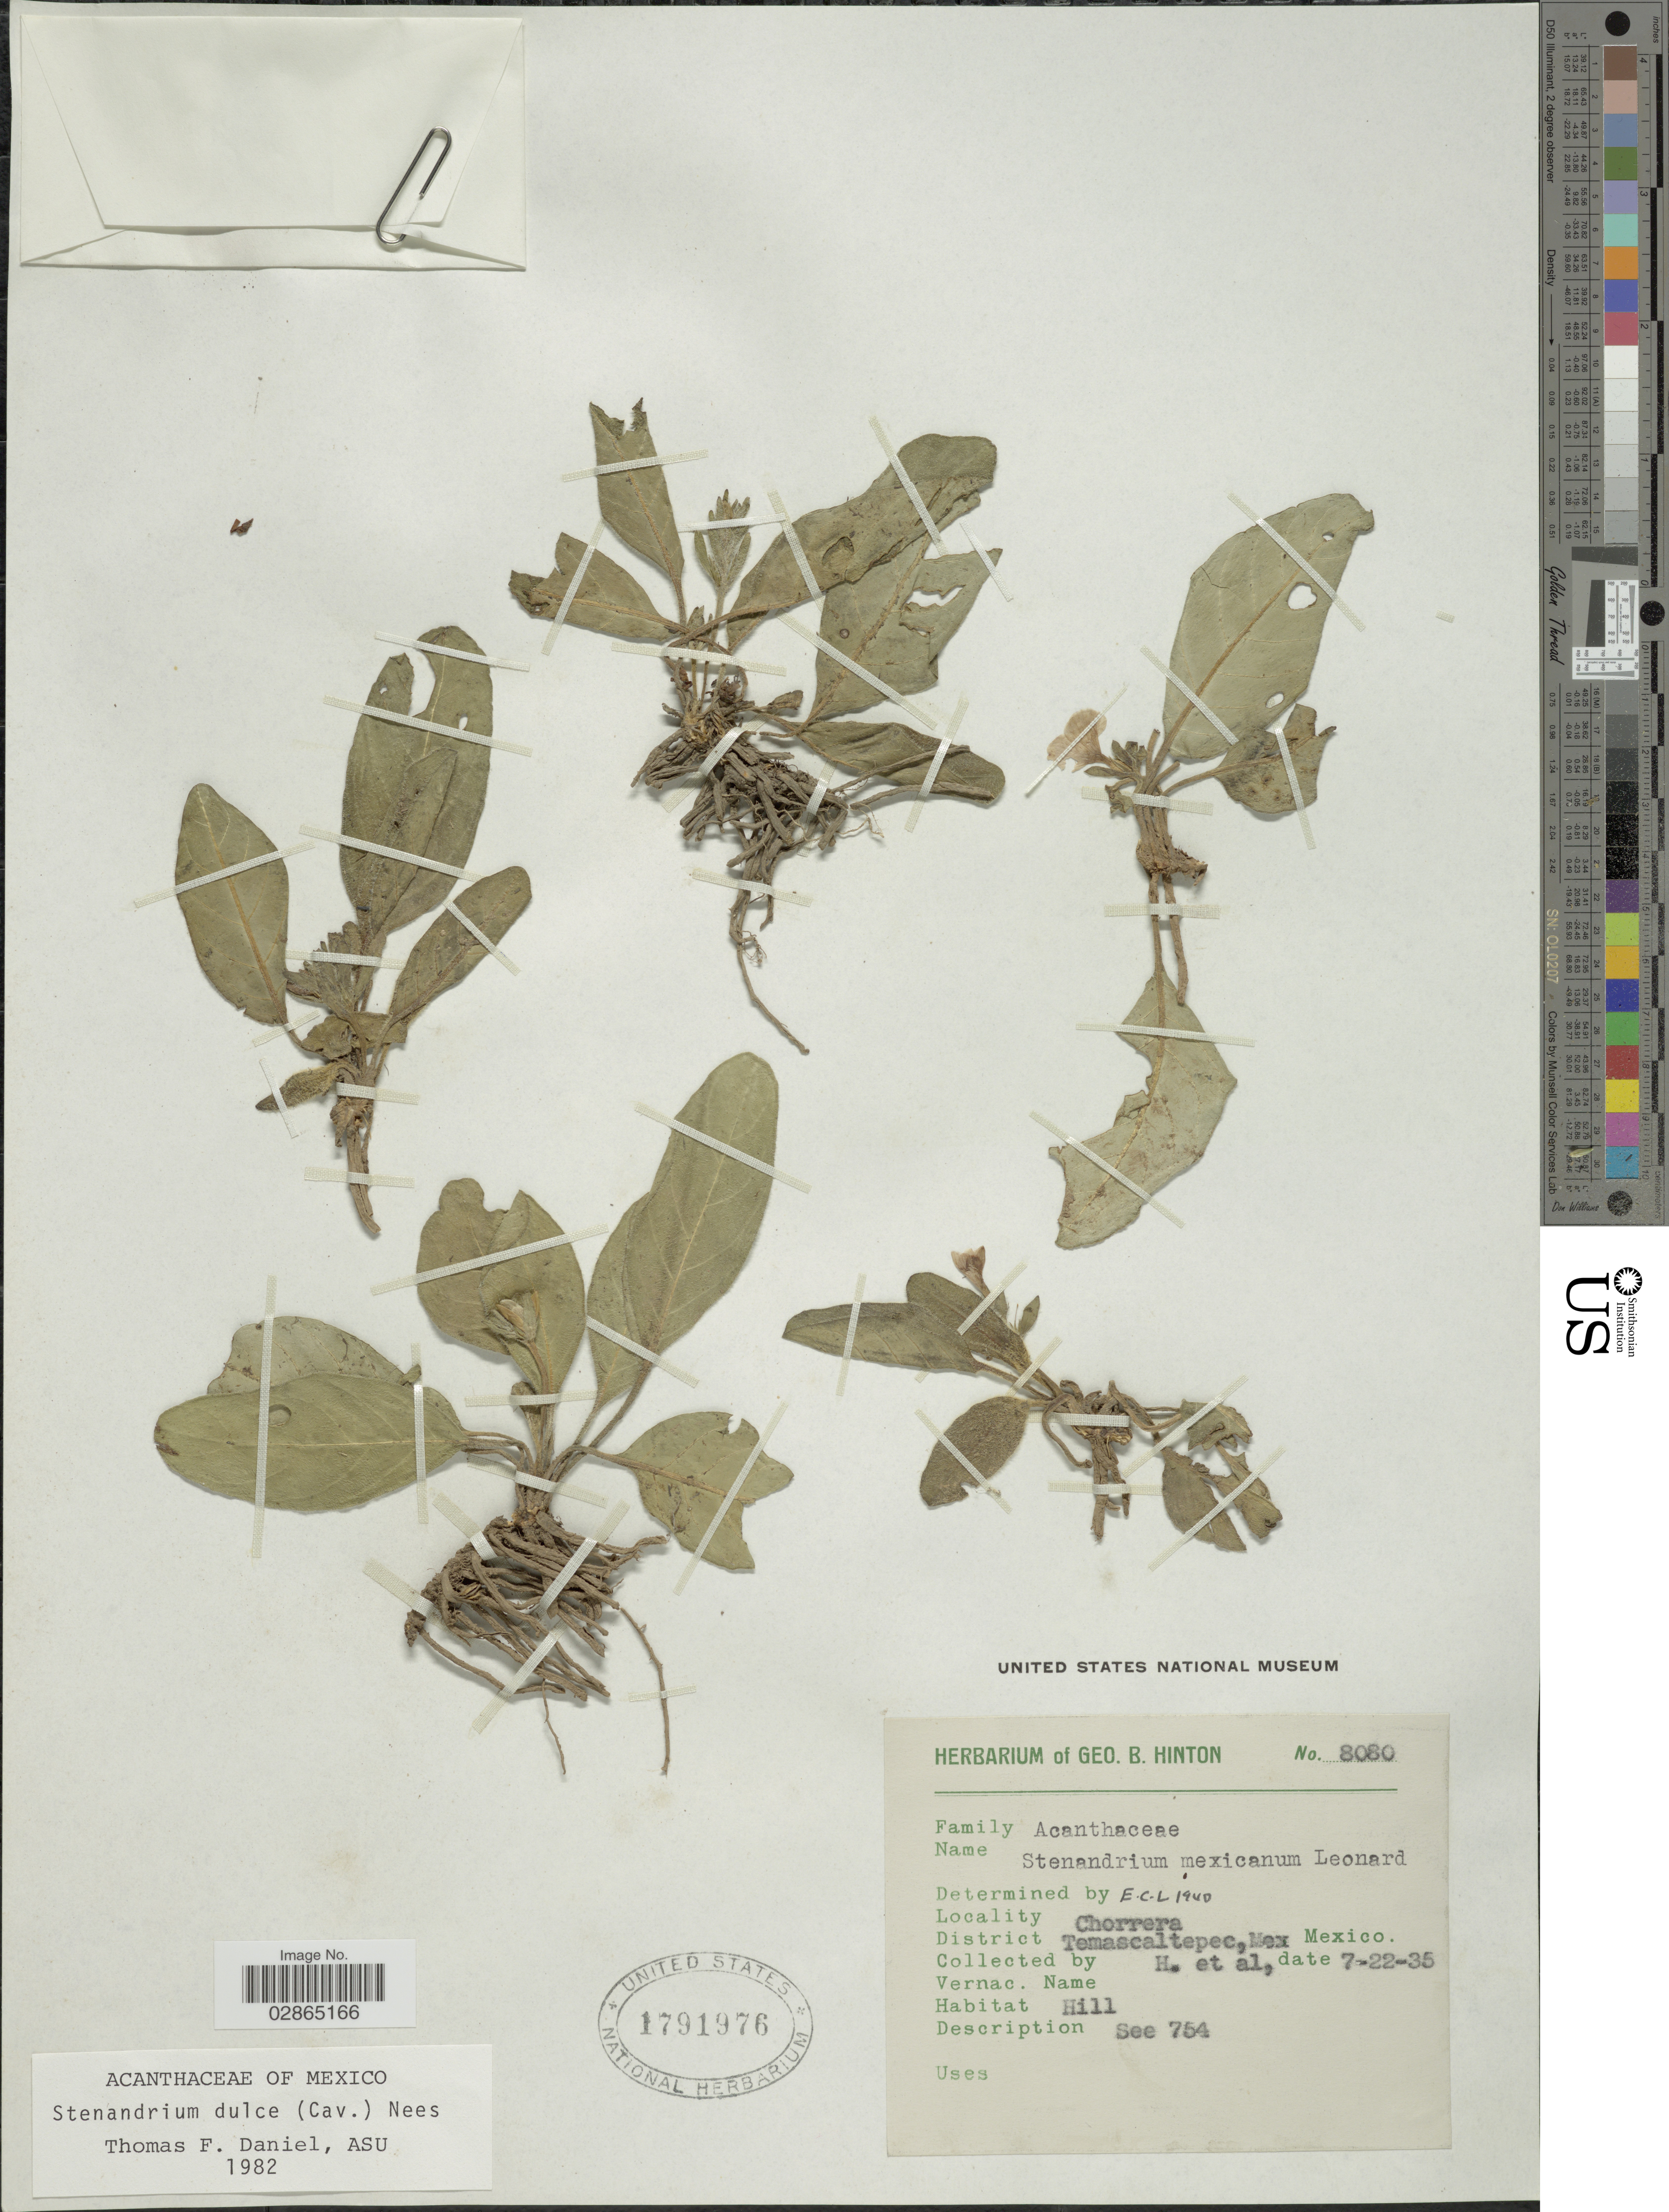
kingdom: Plantae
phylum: Tracheophyta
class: Magnoliopsida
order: Lamiales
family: Acanthaceae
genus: Stenandrium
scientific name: Stenandrium mexicanum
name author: Leonard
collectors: G. B. Hinton & et al.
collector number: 8080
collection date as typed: Transcribed d/m/y: 22/7/35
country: Mexico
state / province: México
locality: Chorrera, District of Temascaltepec.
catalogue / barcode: US 1791976